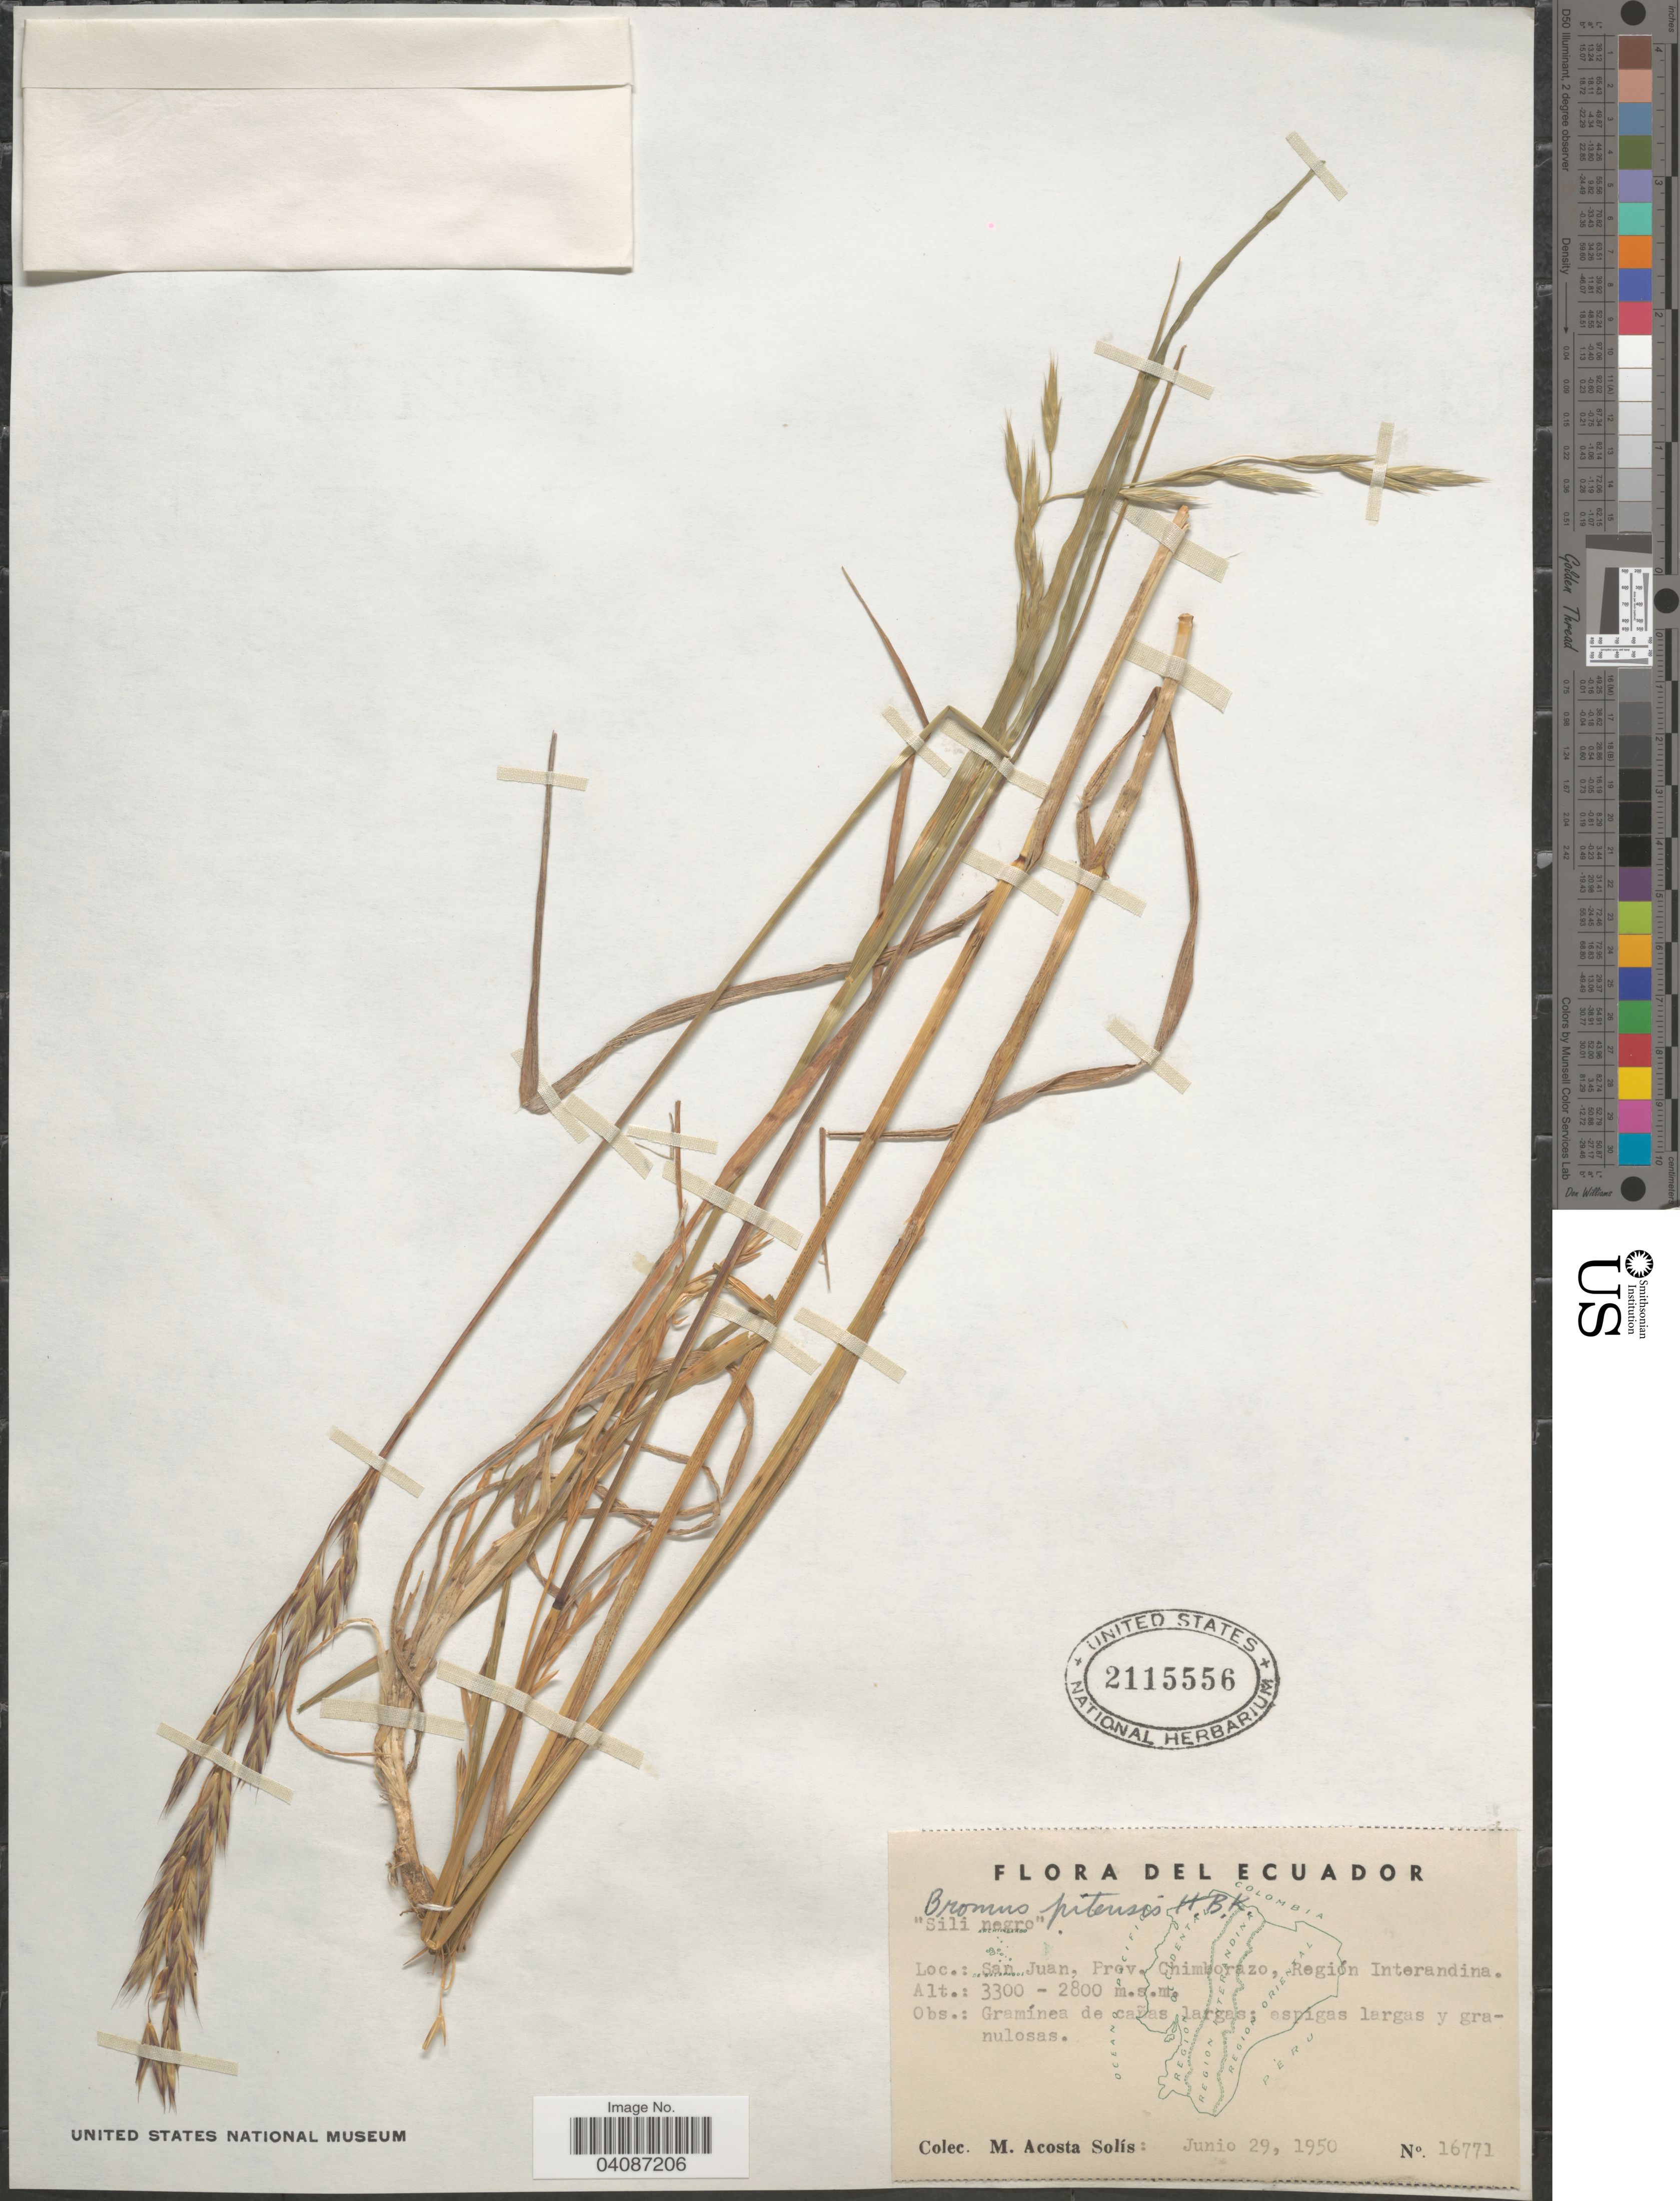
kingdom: Plantae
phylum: Tracheophyta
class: Liliopsida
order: Poales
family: Poaceae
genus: Bromus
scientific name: Bromus pitensis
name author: Kunth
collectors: M. Acosta Solis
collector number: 16771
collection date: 1950-06-29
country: Ecuador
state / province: Chimborazo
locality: San Juan, Región Interandina.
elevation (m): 2800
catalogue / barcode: US 2115556